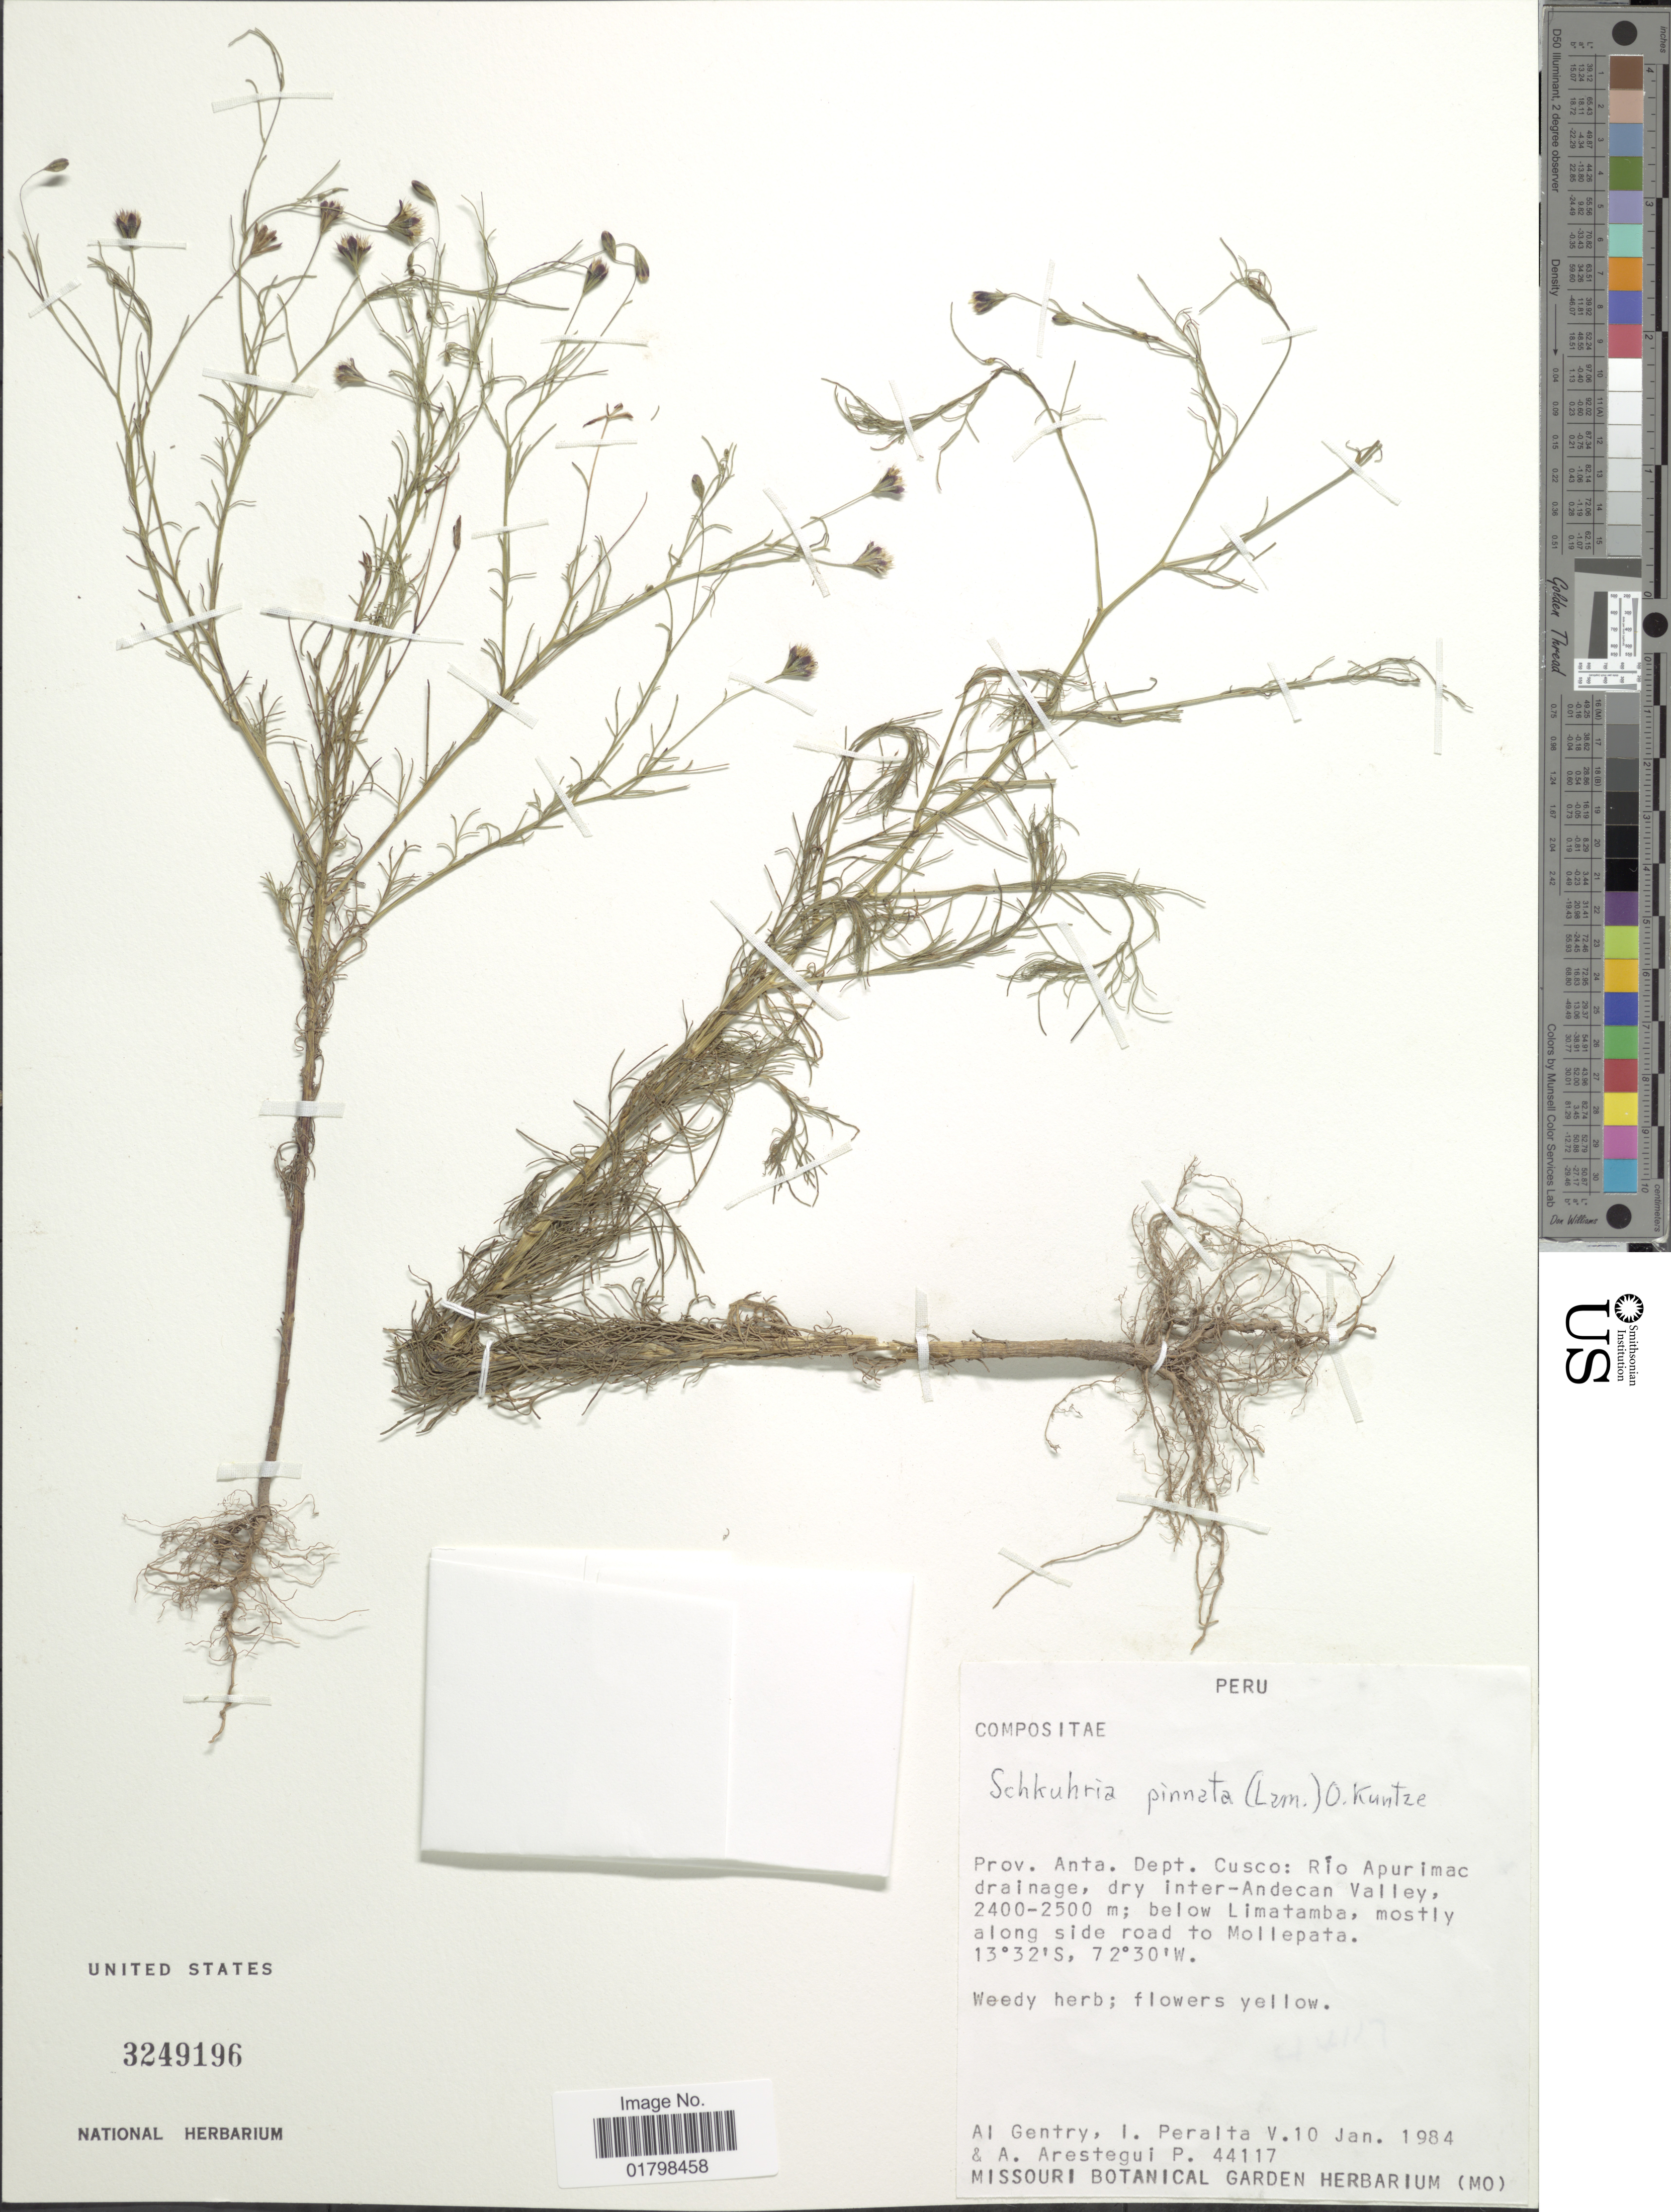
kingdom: Plantae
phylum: Tracheophyta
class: Magnoliopsida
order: Asterales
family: Asteraceae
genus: Schkuhria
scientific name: Schkuhria pinnata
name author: (Lam.) Kuntze ex Thell.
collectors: A. H. Gentry, L. Peralta V. & A. Arestegui P.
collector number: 44117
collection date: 1984-01-10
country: Peru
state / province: Cusco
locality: Prov. Anta. Rio Apurimac drainage, dry Inter-Andecan Valley, below Limatamba, mostly along side road to Mollepata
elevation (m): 2400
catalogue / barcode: US 3249196